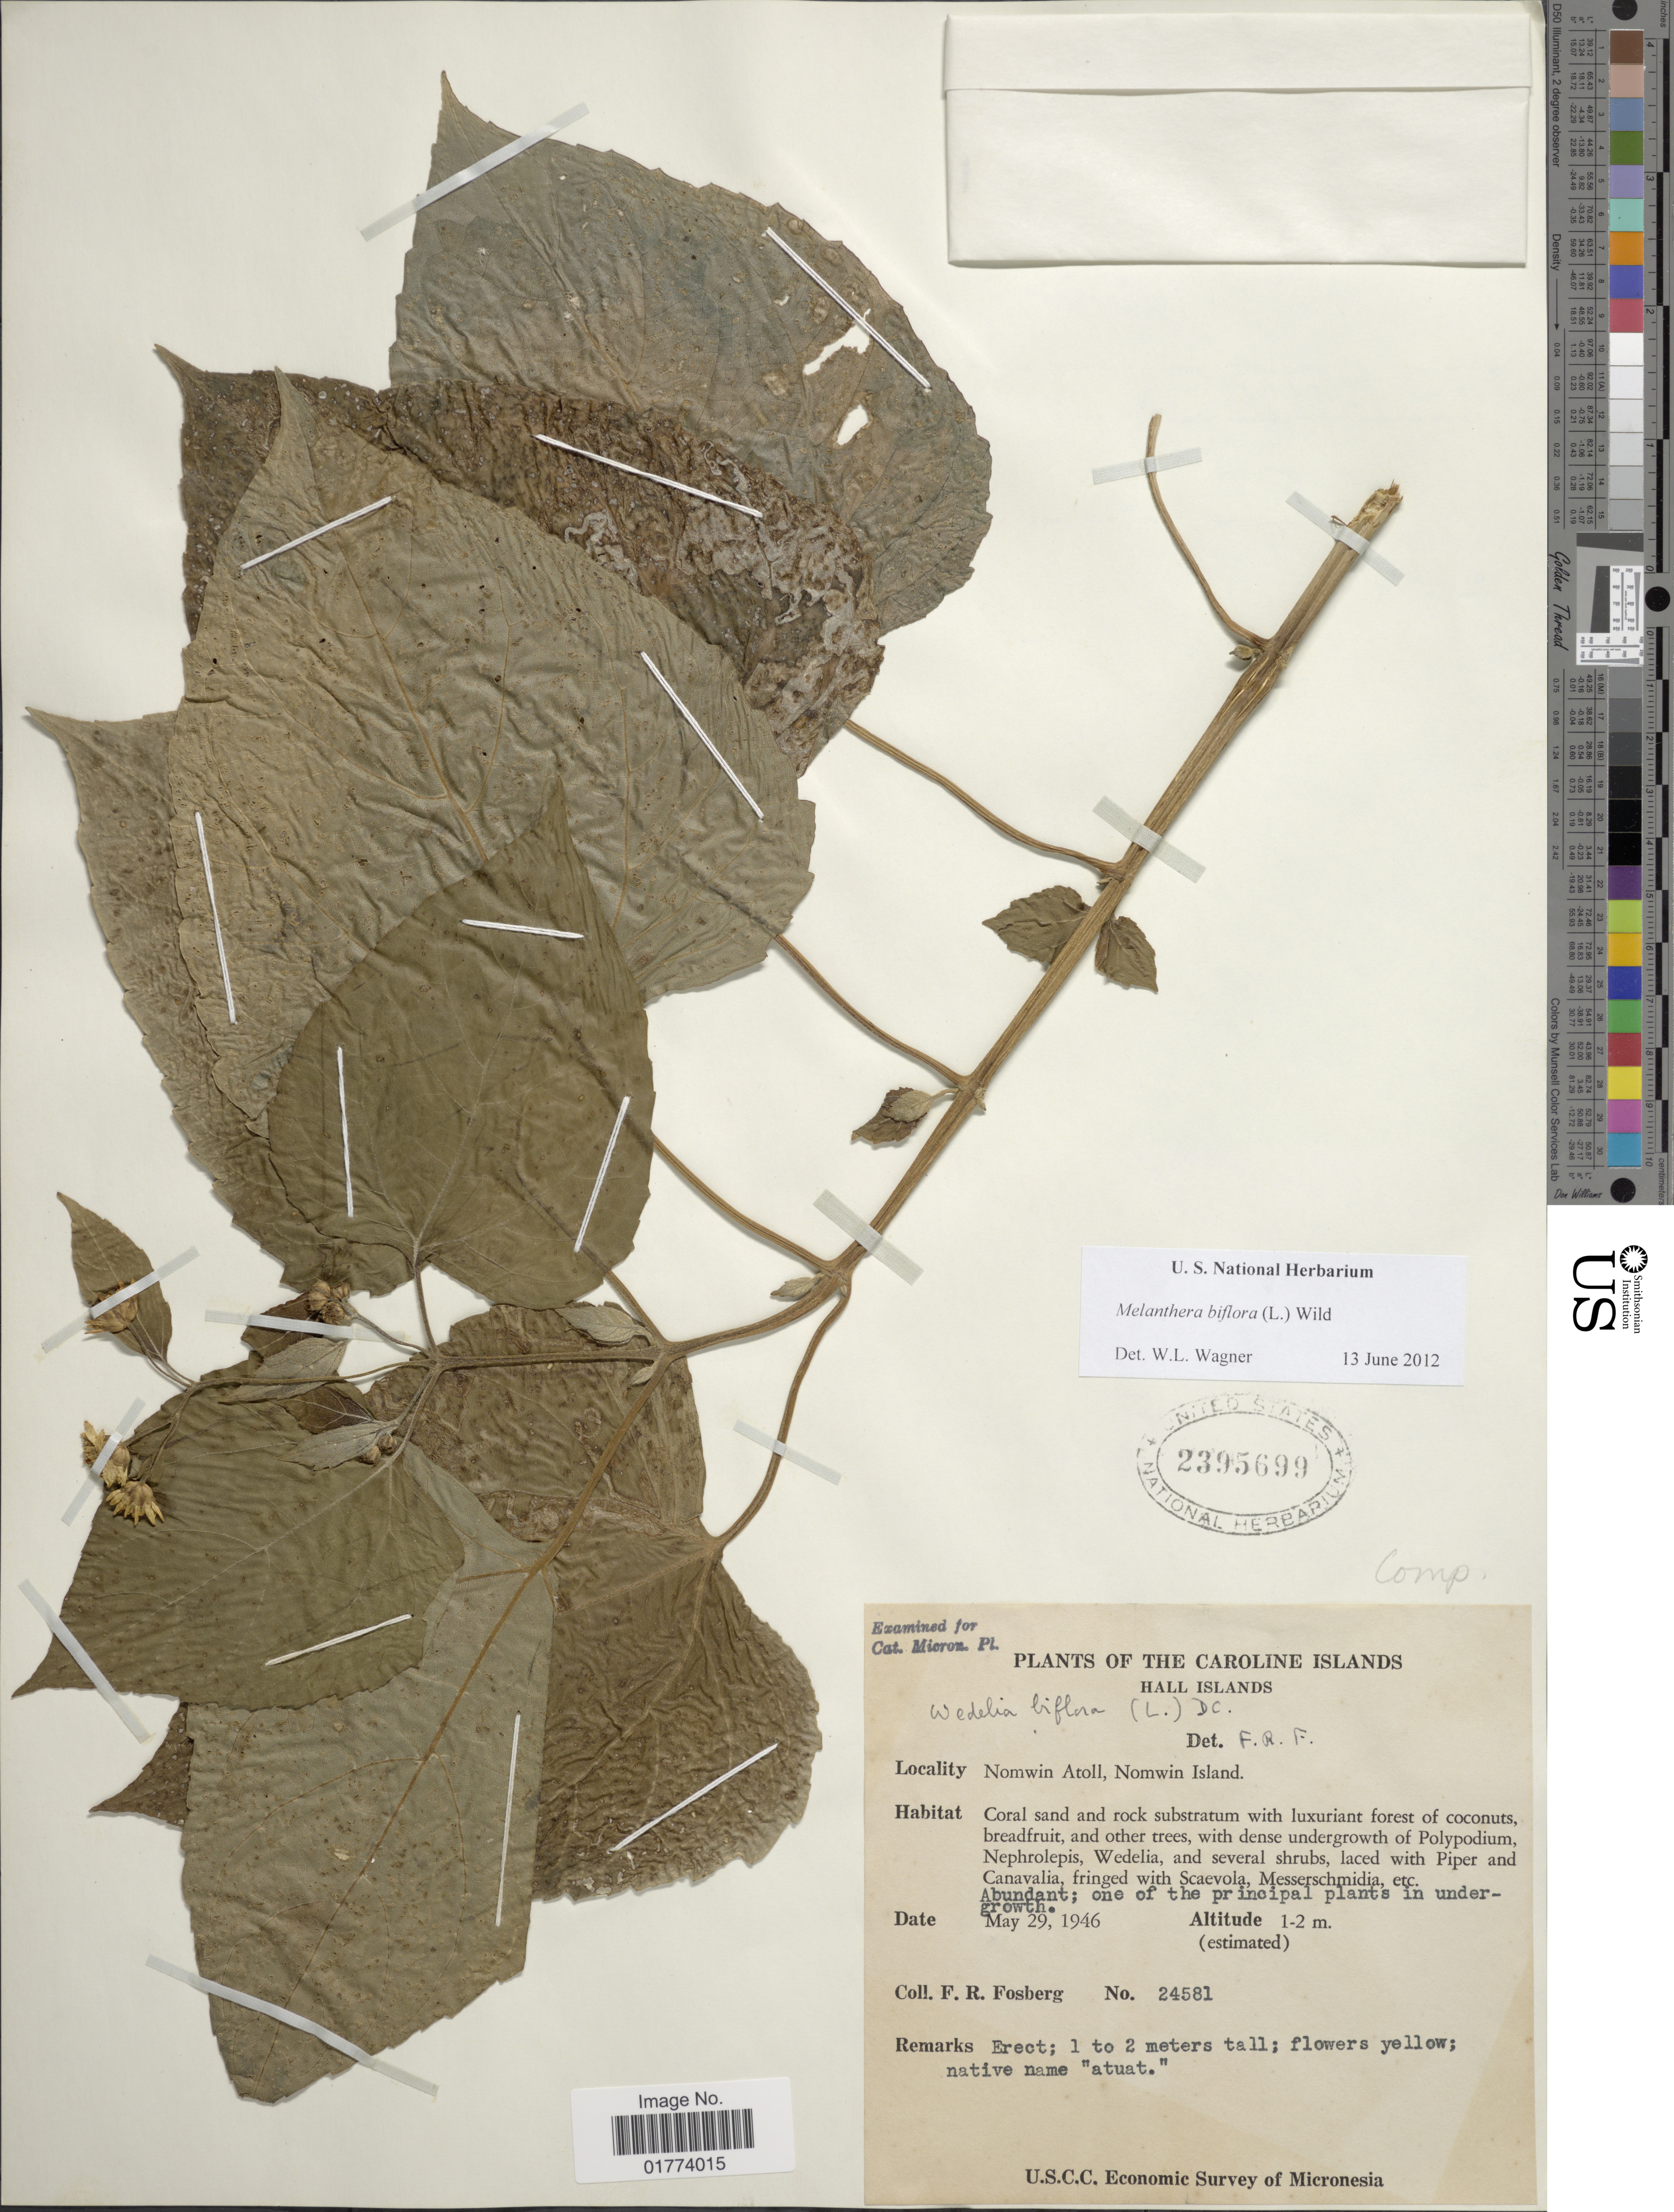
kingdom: Plantae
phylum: Tracheophyta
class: Magnoliopsida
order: Asterales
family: Asteraceae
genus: Wollastonia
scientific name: Wollastonia biflora var. biflora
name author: (L.) DC.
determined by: Wagner, W. L., (BOT), Smithsonian Institution - National Museum of Natural History (UNITED STATES)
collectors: F. R. Fosberg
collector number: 24581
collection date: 1946-05-29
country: Micronesia, Federated States of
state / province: Truk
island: Nomwin Atoll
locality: Caroline Islands, Hall Islands, Nomwin Atoll, Nomwin Island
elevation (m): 1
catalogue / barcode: US 2395699